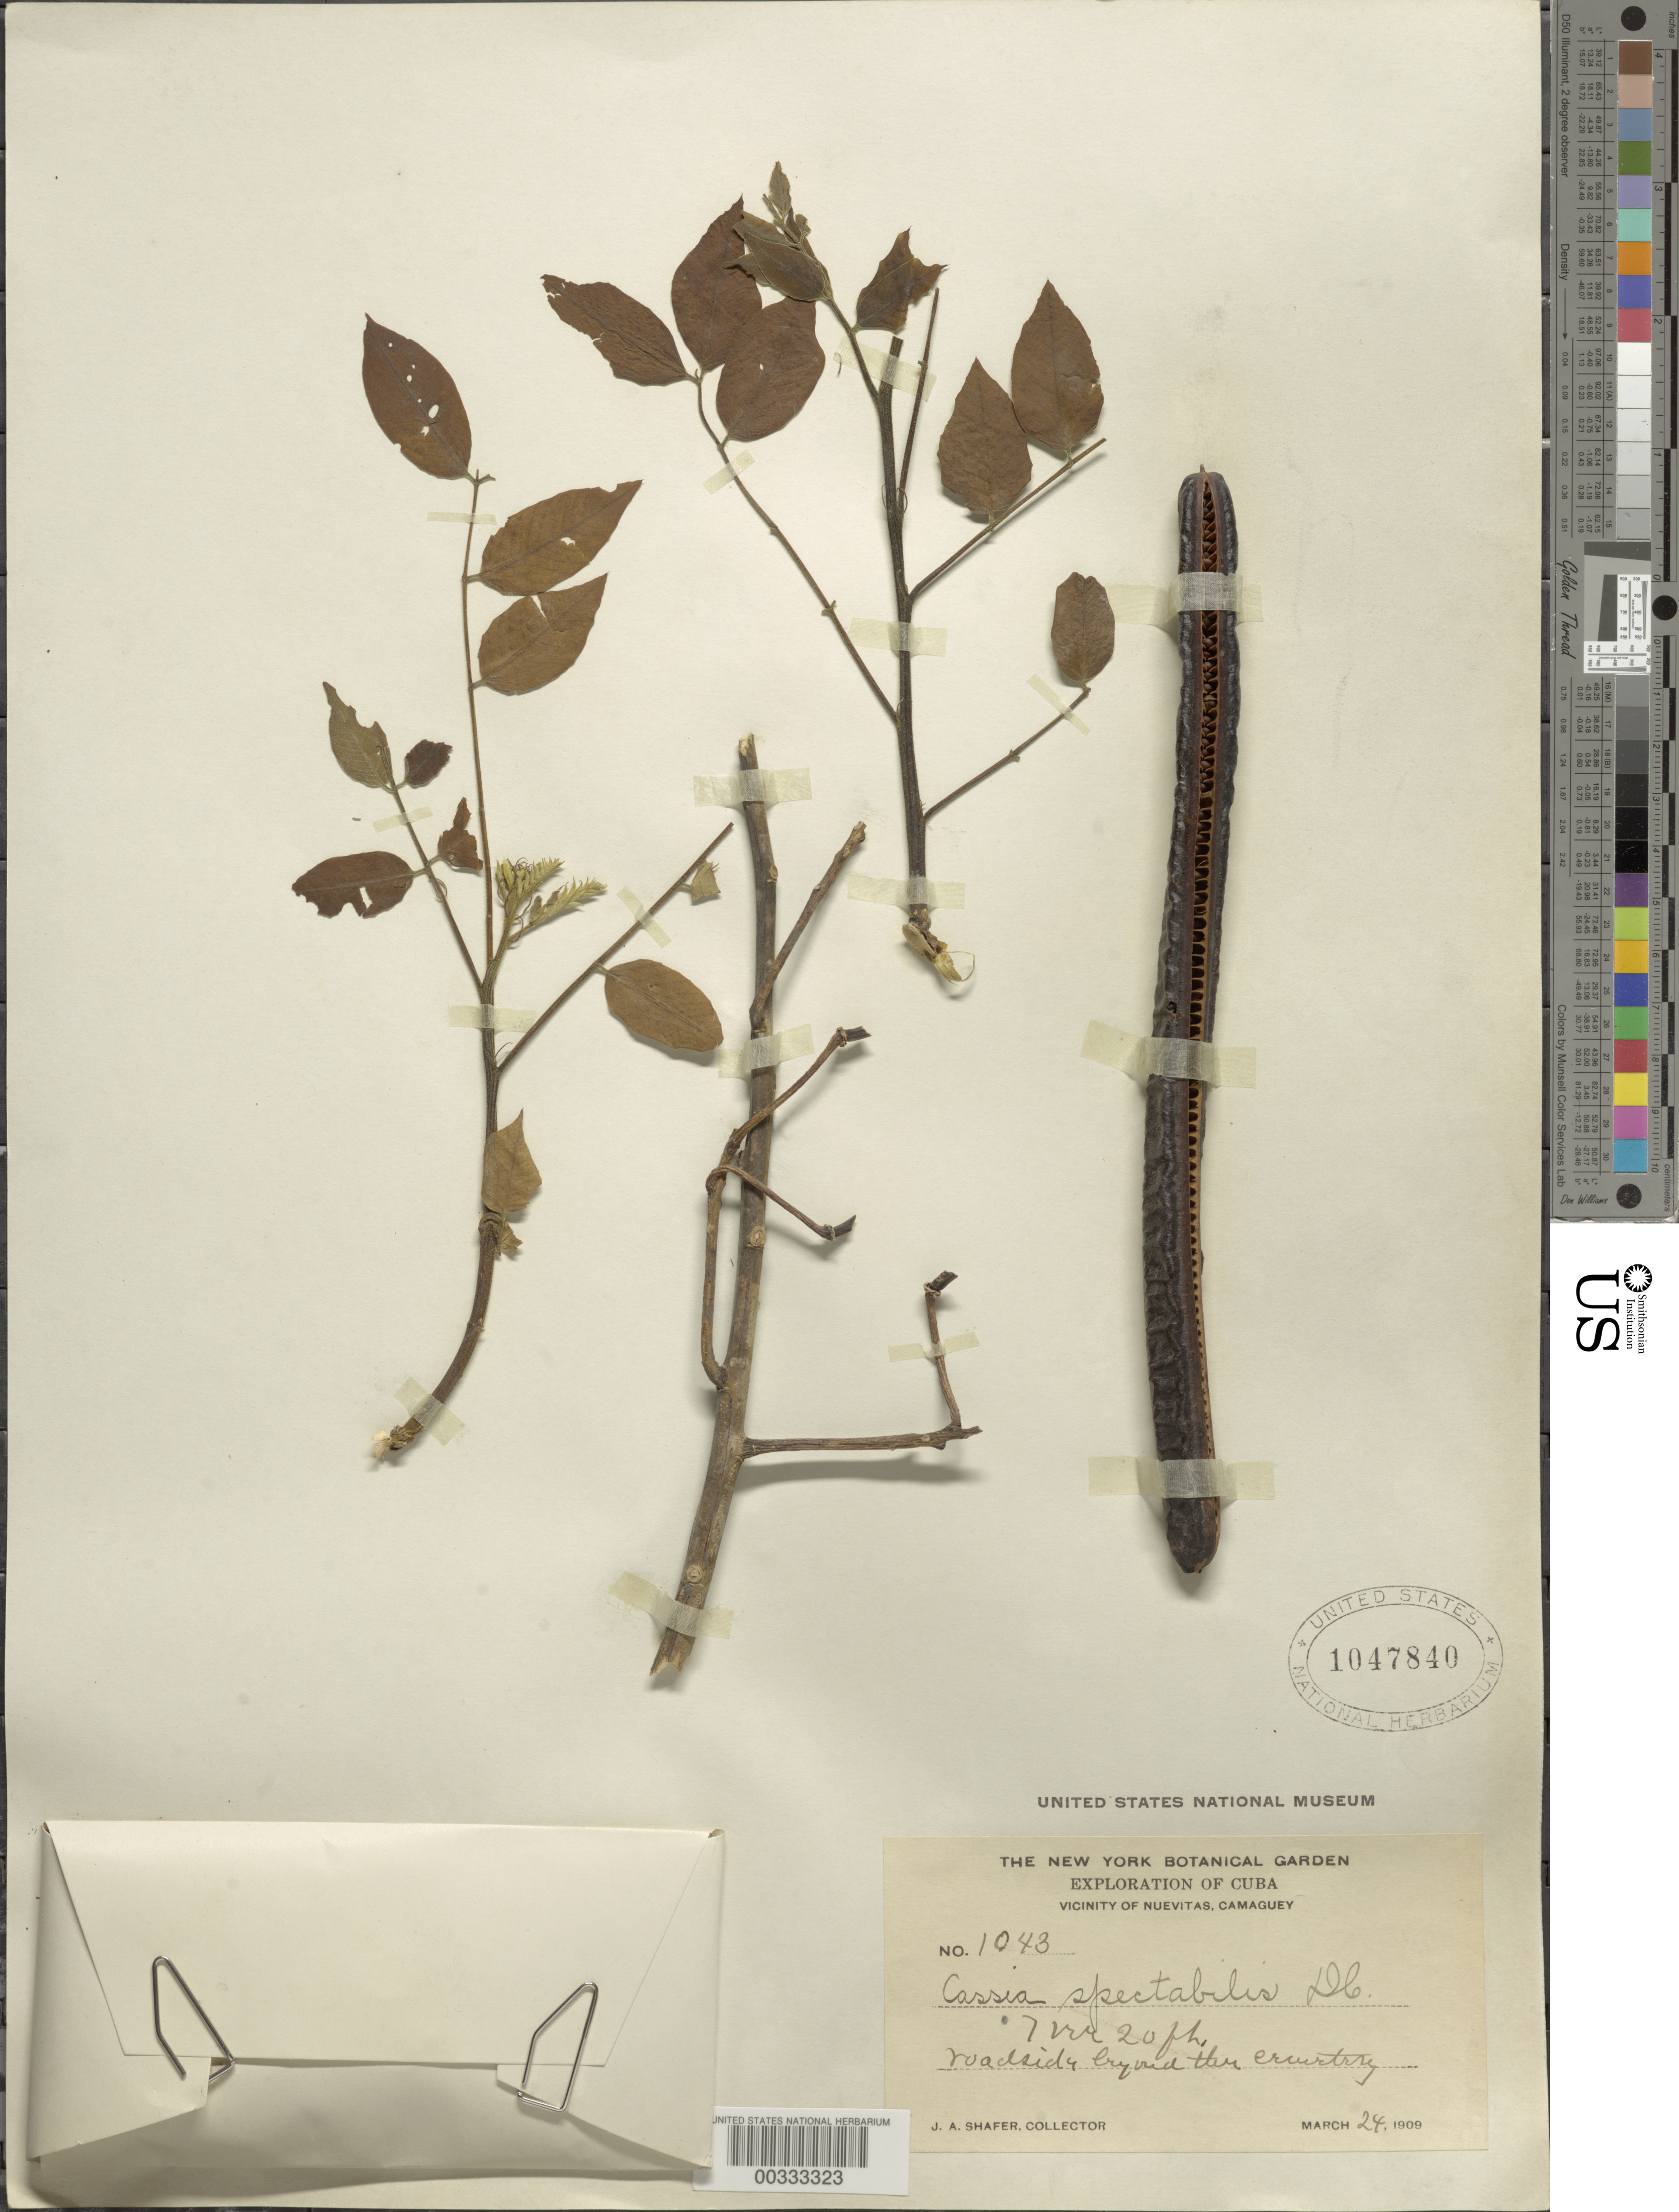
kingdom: Plantae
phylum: Tracheophyta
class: Magnoliopsida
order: Fabales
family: Fabaceae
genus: Senna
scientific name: Senna spectabilis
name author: (DC.) H.S. Irwin & Barneby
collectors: J. A. Shafer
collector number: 1043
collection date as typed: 24 Mar 1909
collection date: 1909-03-24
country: Cuba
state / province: Camagüey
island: Greater Antilles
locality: Vicinity of Nuevitas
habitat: Roadside and thru country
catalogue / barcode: US 1047840